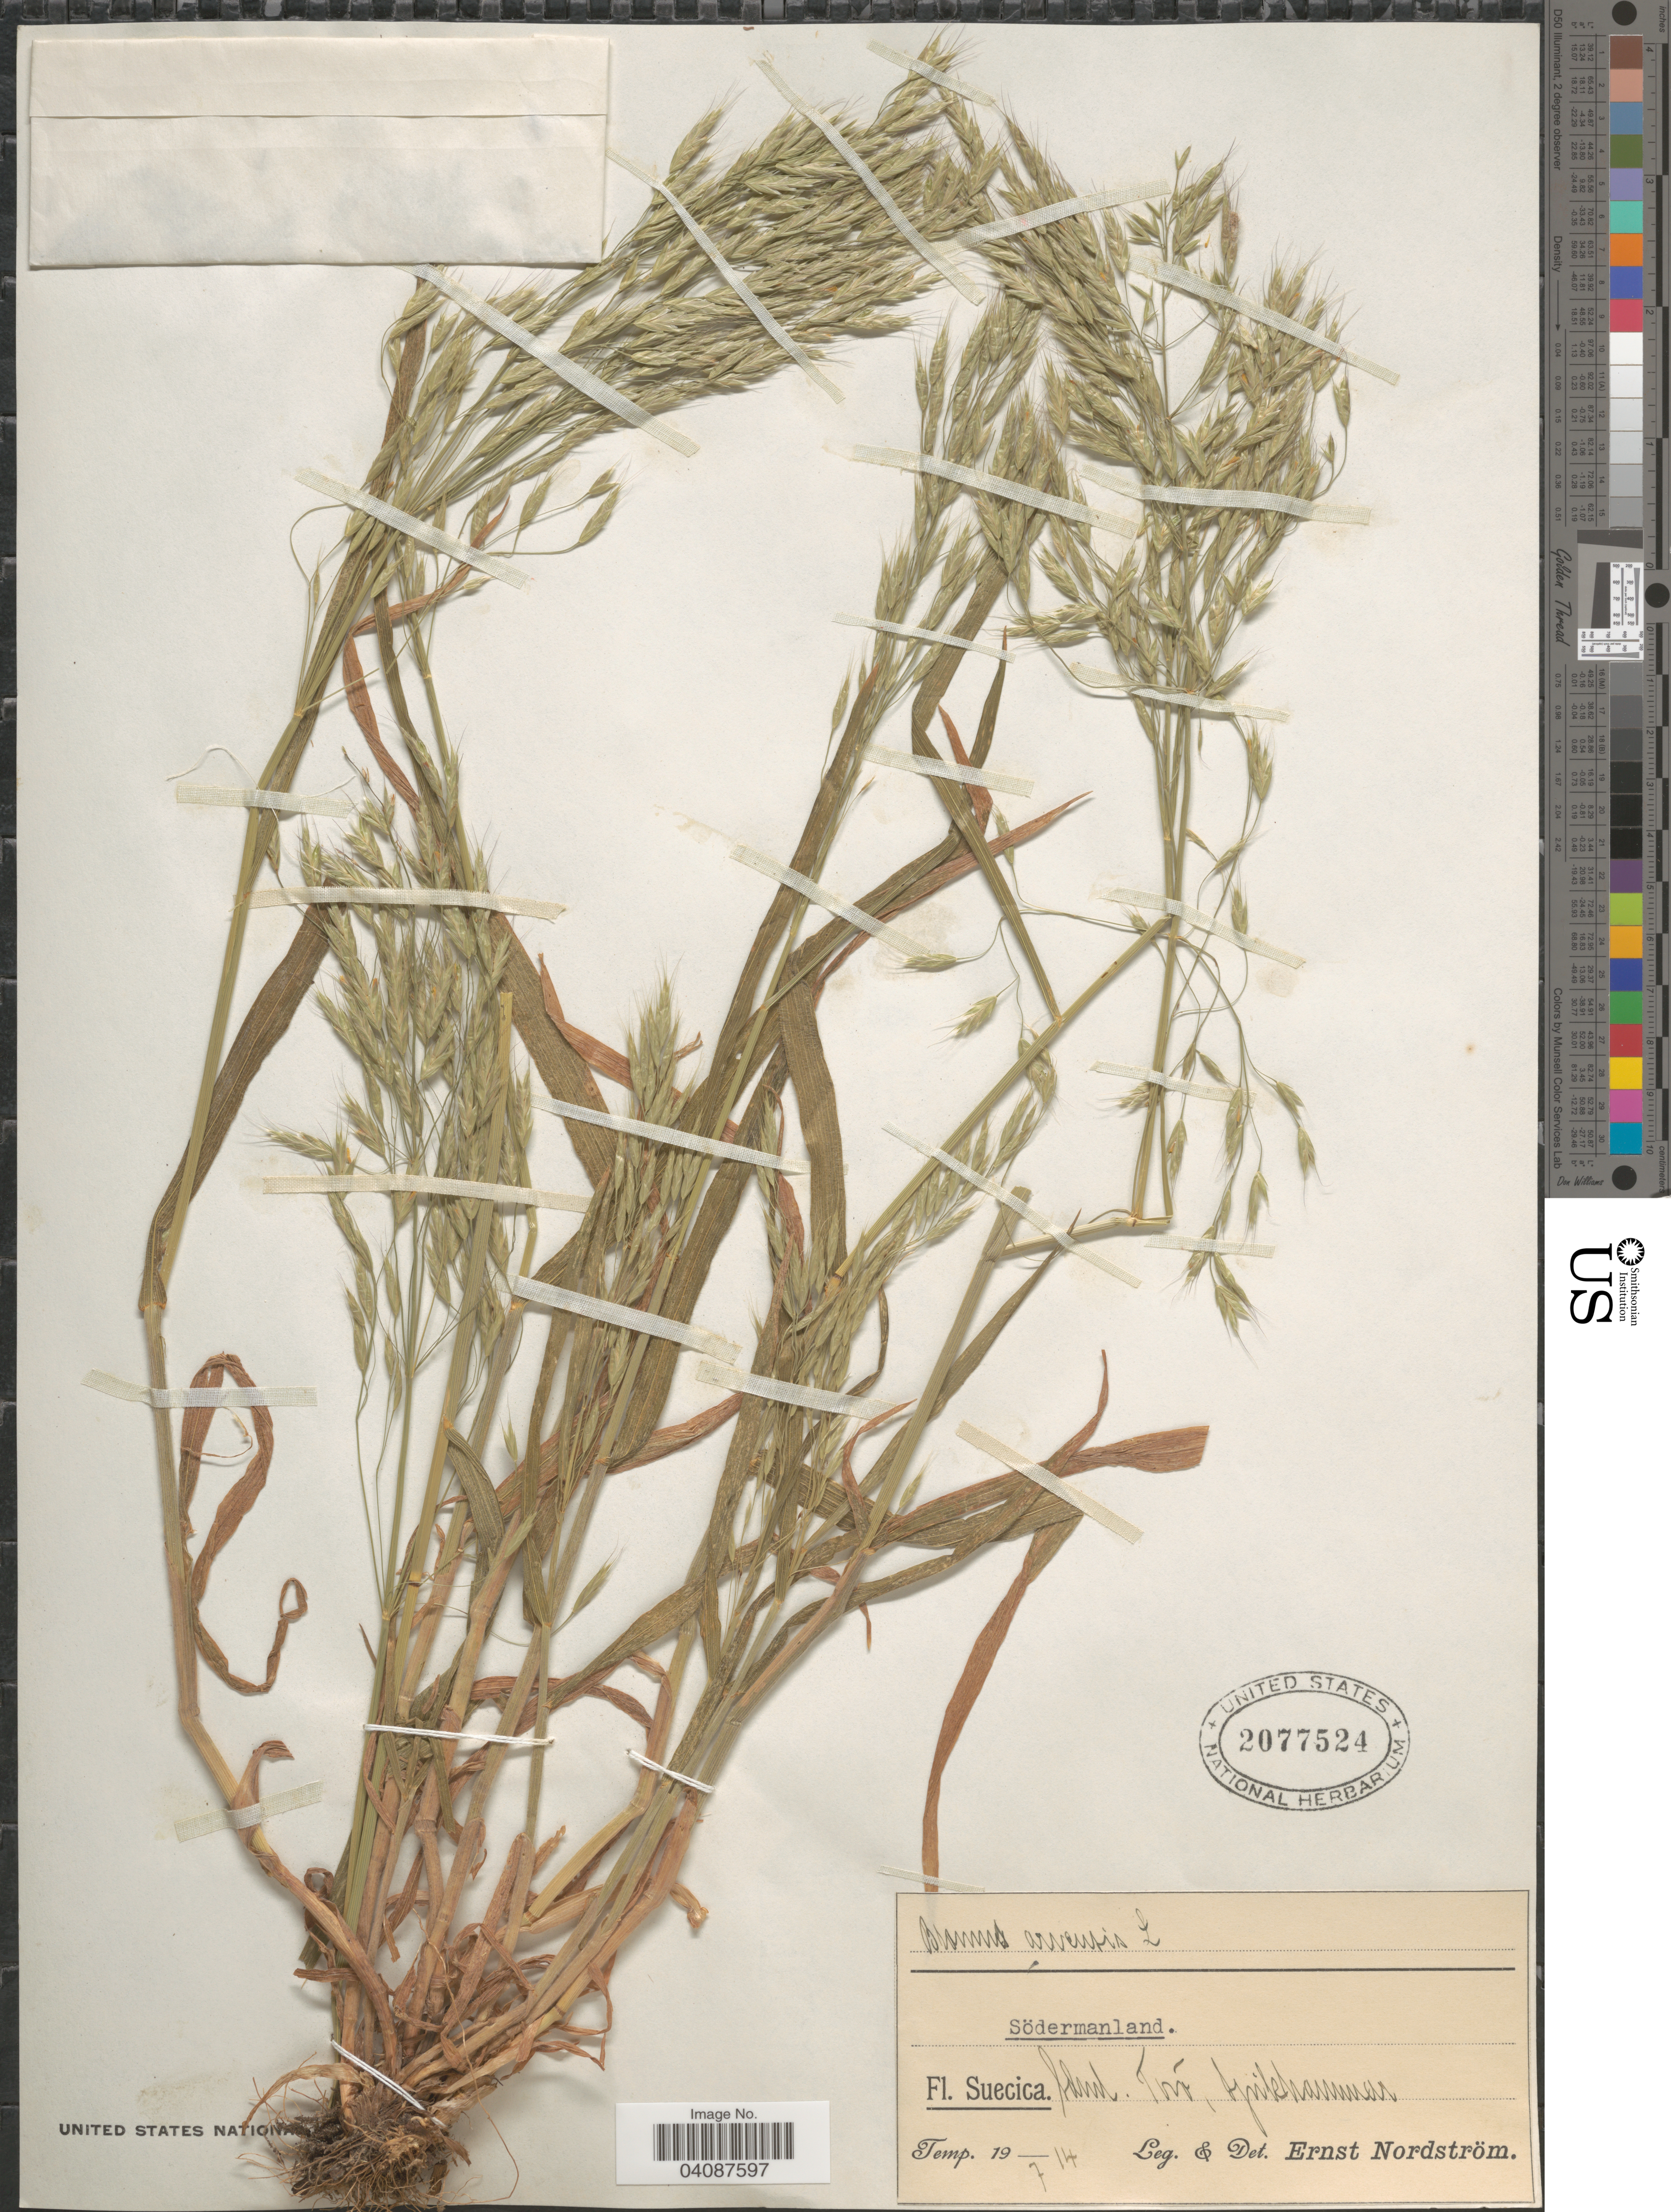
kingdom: Plantae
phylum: Tracheophyta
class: Liliopsida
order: Poales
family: Poaceae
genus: Bromus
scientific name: Bromus arvensis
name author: L.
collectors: E. Nordström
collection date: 1914-07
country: Sweden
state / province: Sodermanland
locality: Torö, Ljulehammar [interpreted].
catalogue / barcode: US 2077524